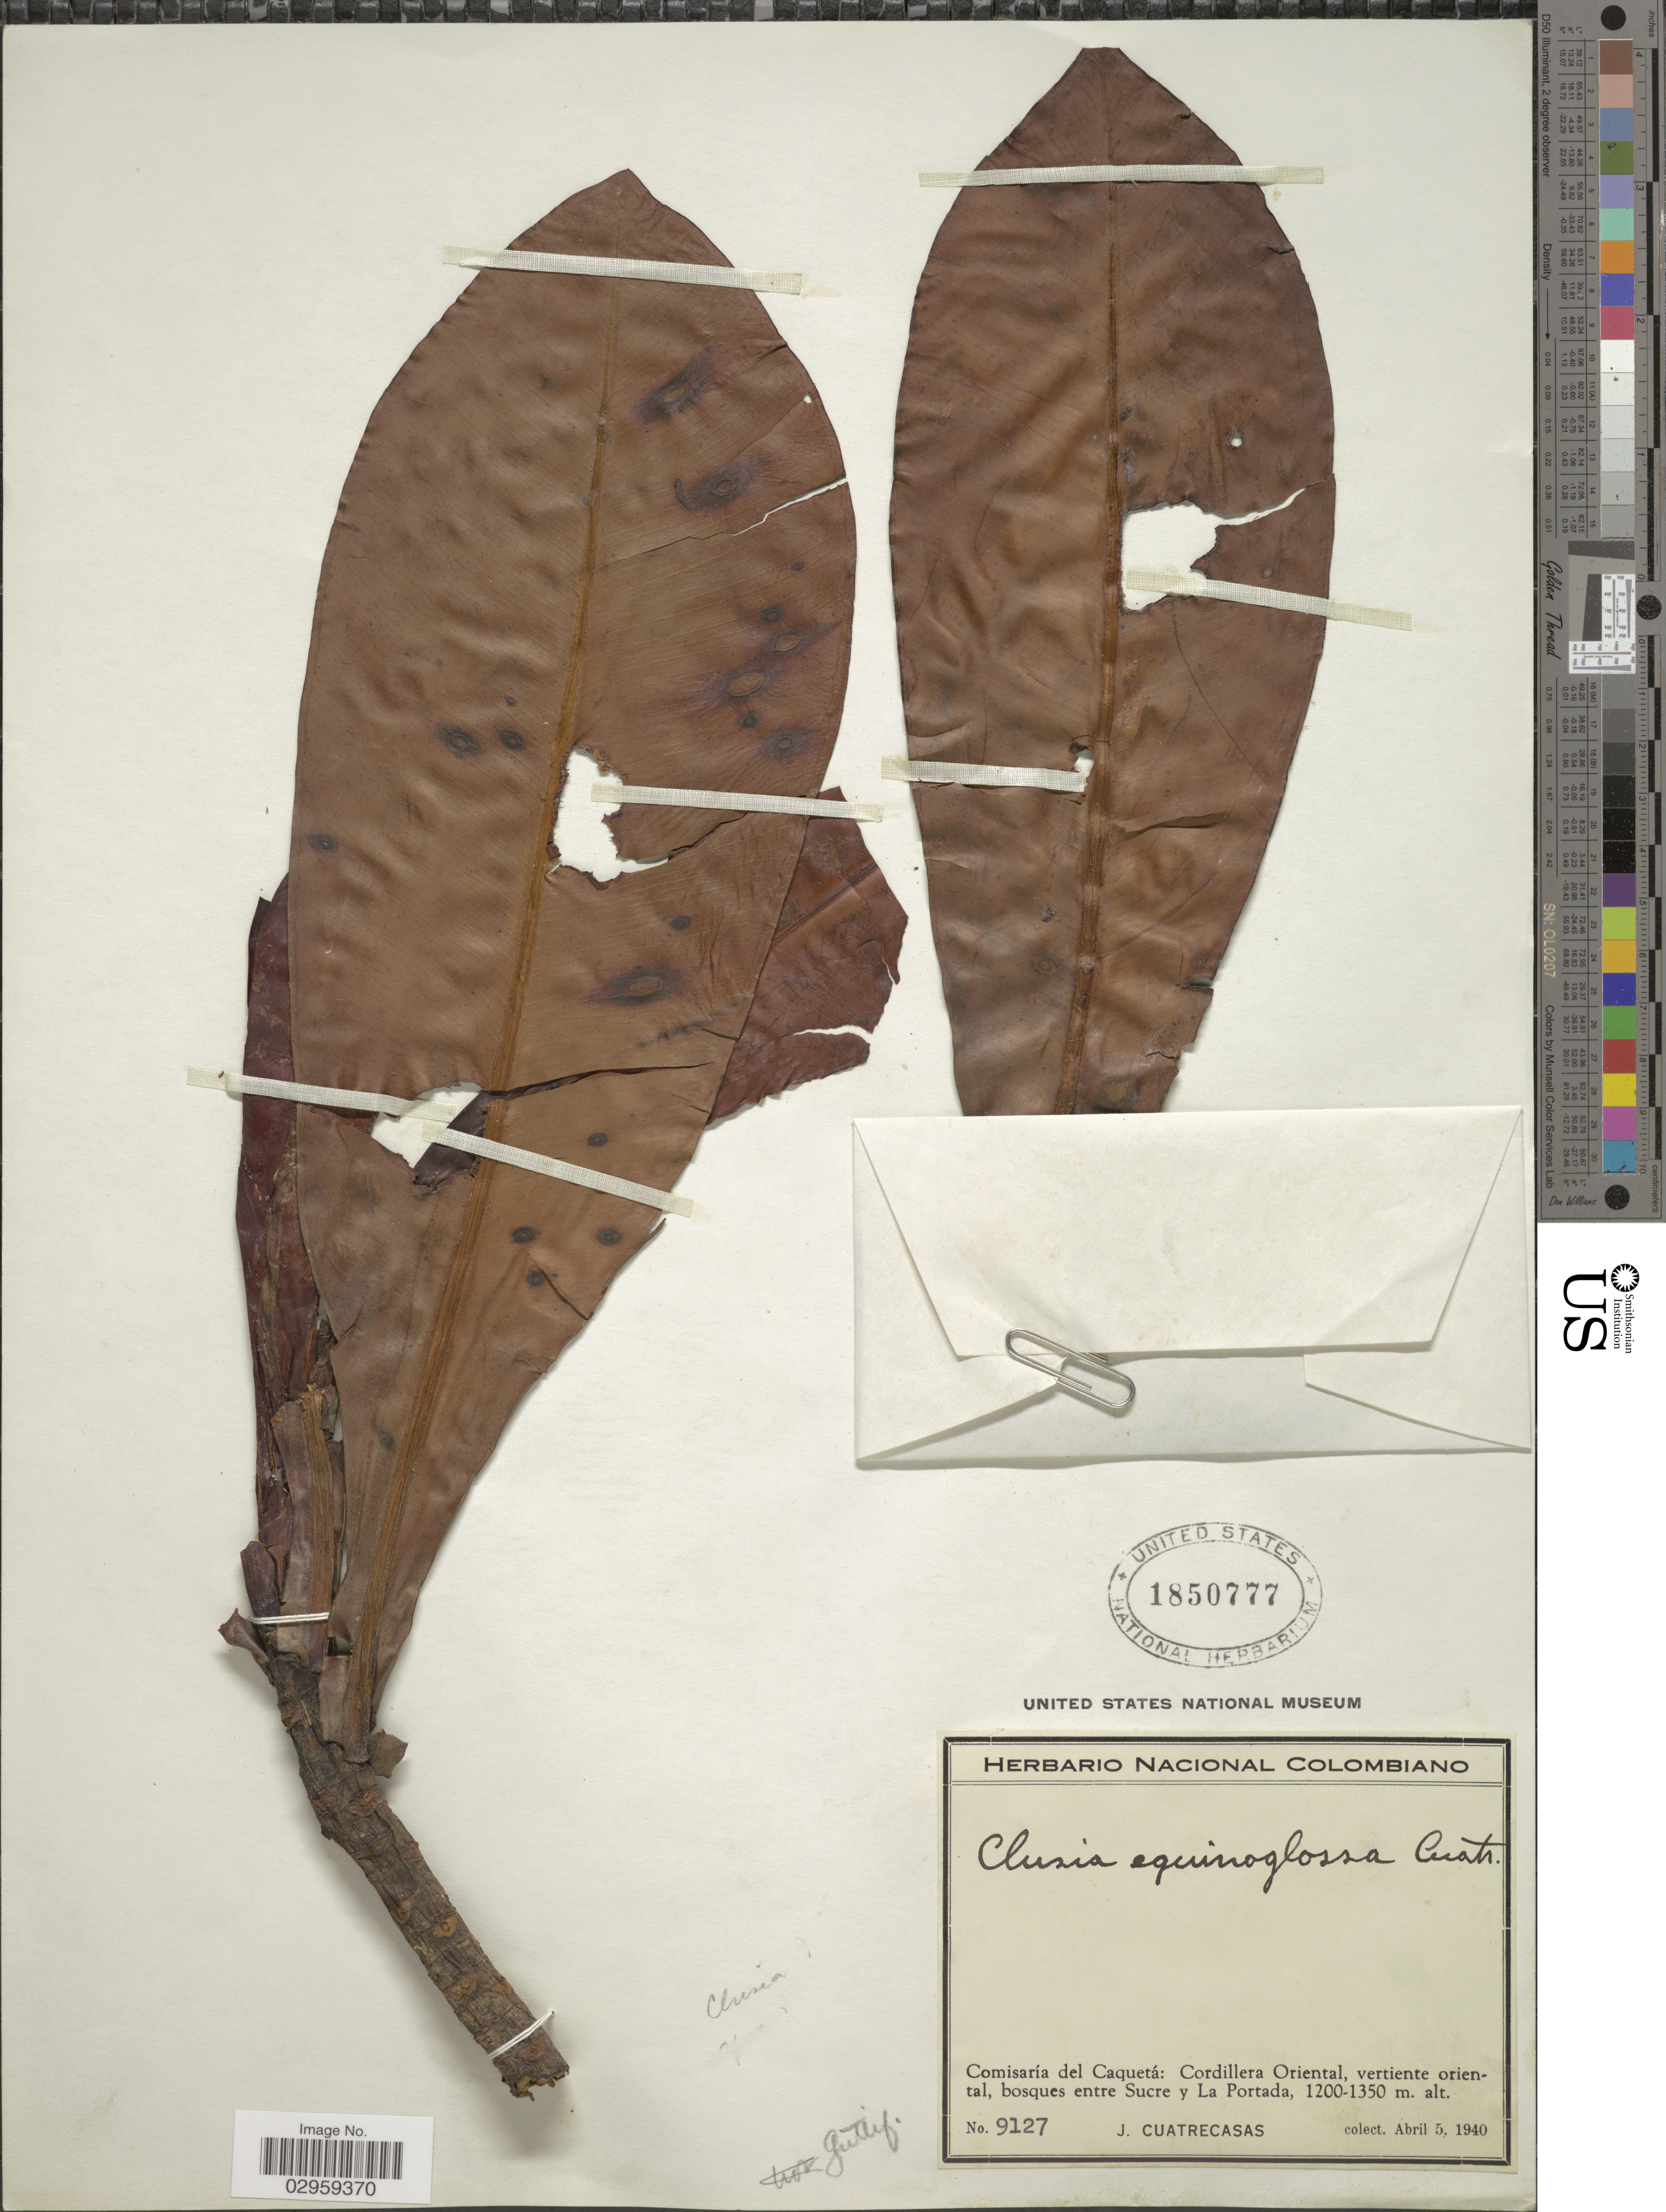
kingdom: Plantae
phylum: Tracheophyta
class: Magnoliopsida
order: Malpighiales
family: Clusiaceae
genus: Clusia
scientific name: Clusia equinoglossa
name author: Cuatrec.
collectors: J. Cuatrecasas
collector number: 9127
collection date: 1940-04-05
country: Colombia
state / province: Caquetá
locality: Comisaría del Caquetá: Cordillera Oriental, vertiente oriental, bosque entre Sucre y La Portada.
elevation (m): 1200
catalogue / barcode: US 1850777